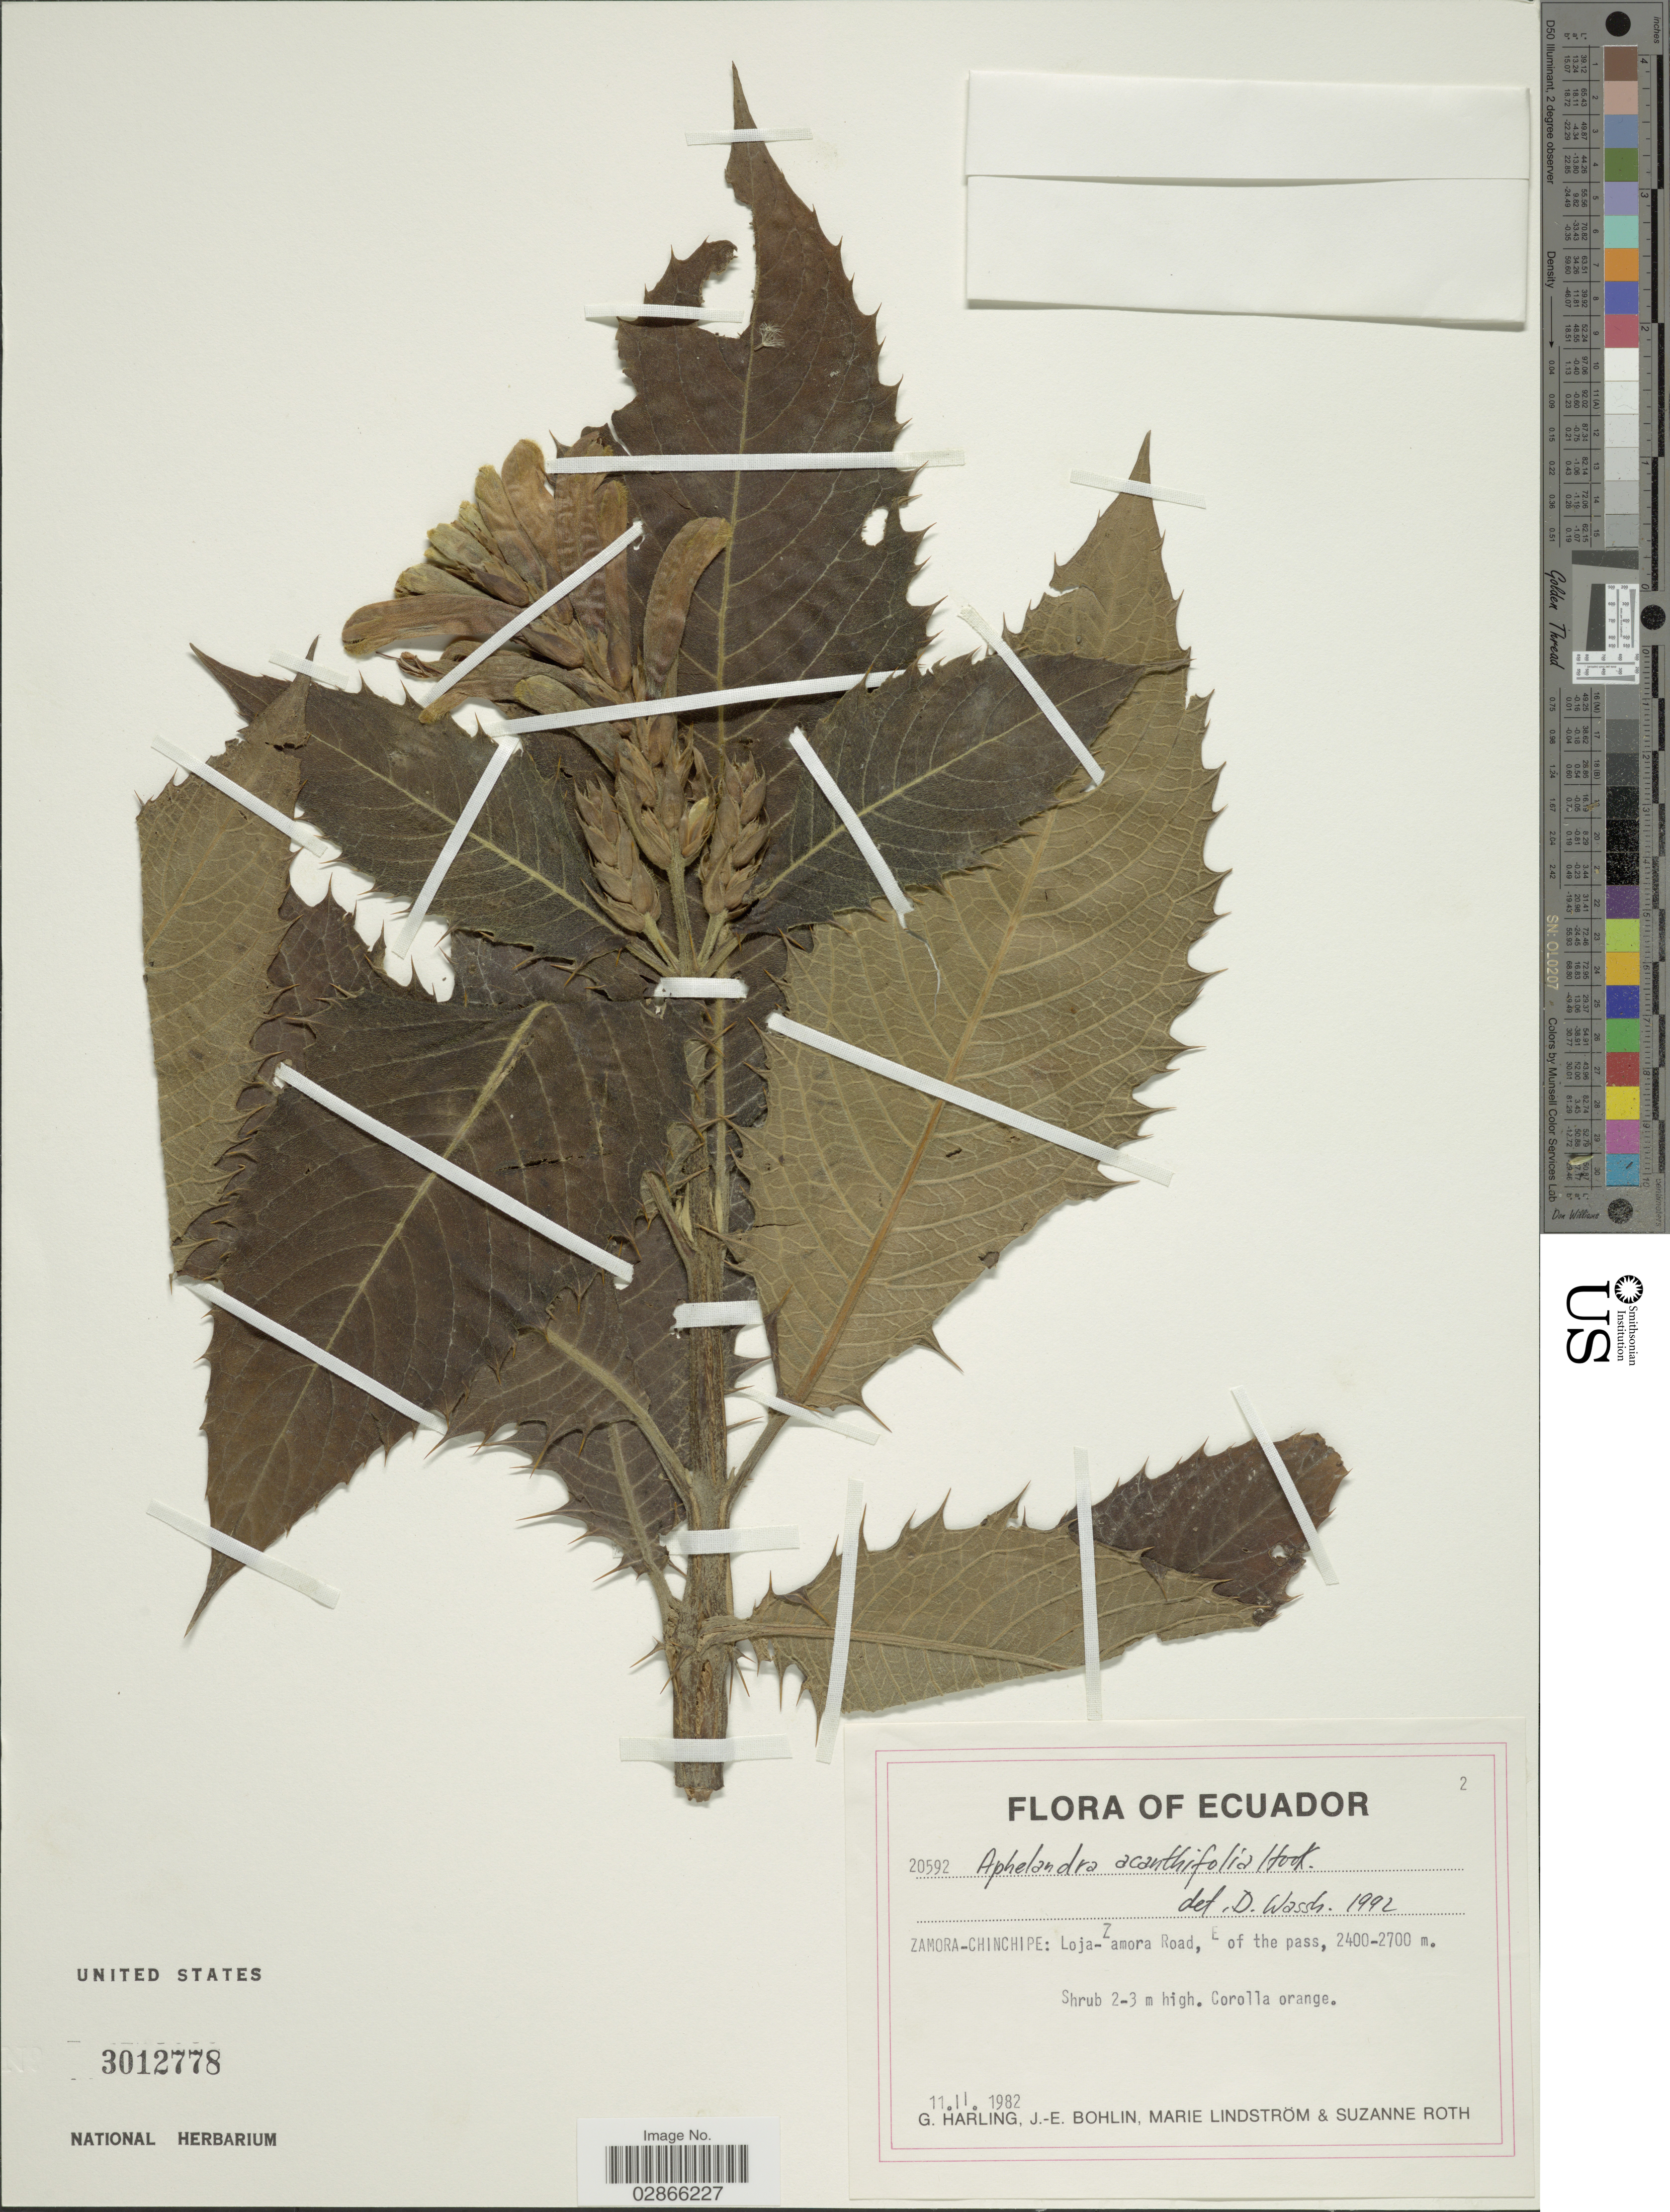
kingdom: Plantae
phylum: Tracheophyta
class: Magnoliopsida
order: Lamiales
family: Acanthaceae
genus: Aphelandra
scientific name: Aphelandra acanthifolia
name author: Hook.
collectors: G. Harling, J. Bohlin, M. Lindström & S. Roth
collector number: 20592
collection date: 1982-02-11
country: Ecuador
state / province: Zamora-Chinchipe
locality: Loja - Zamora Road, E of the pass.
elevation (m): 2400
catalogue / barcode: US 3012778